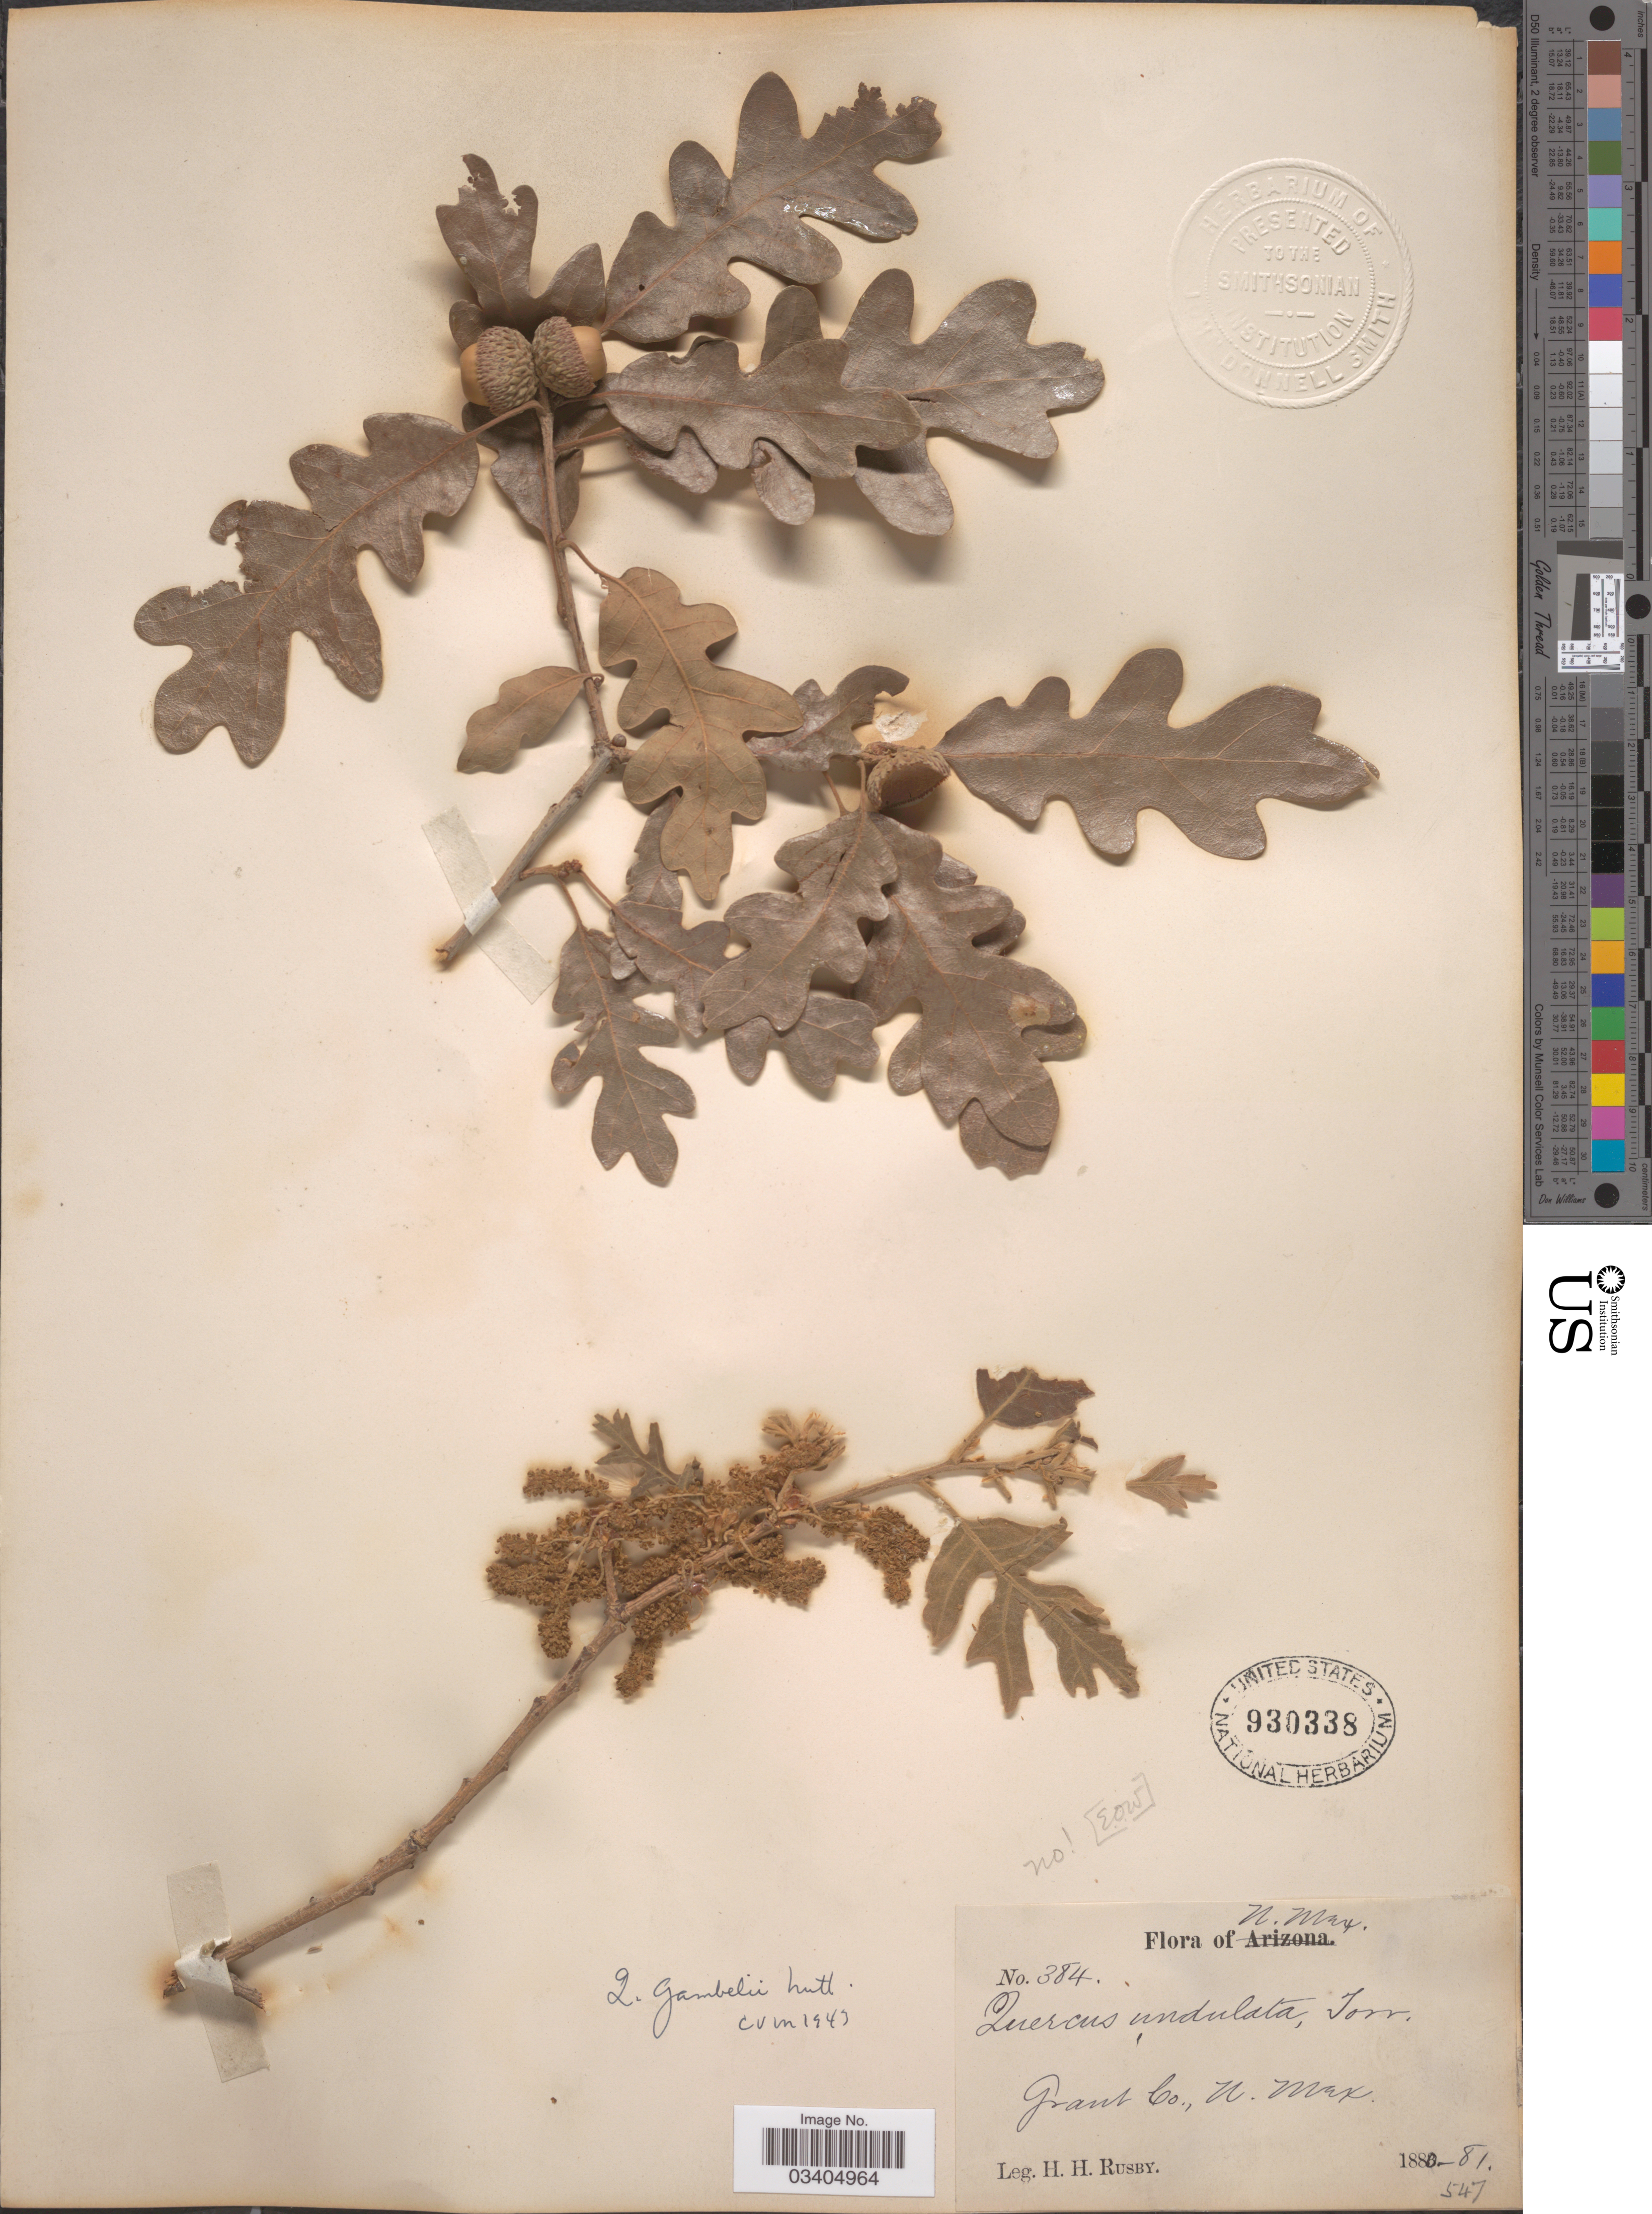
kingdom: Plantae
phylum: Tracheophyta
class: Magnoliopsida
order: Fagales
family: Fagaceae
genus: Quercus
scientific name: Quercus gambelii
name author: Nutt.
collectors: H. H. Rusby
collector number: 384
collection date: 1880/1881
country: United States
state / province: New Mexico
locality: Grant Co.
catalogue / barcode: US 930338